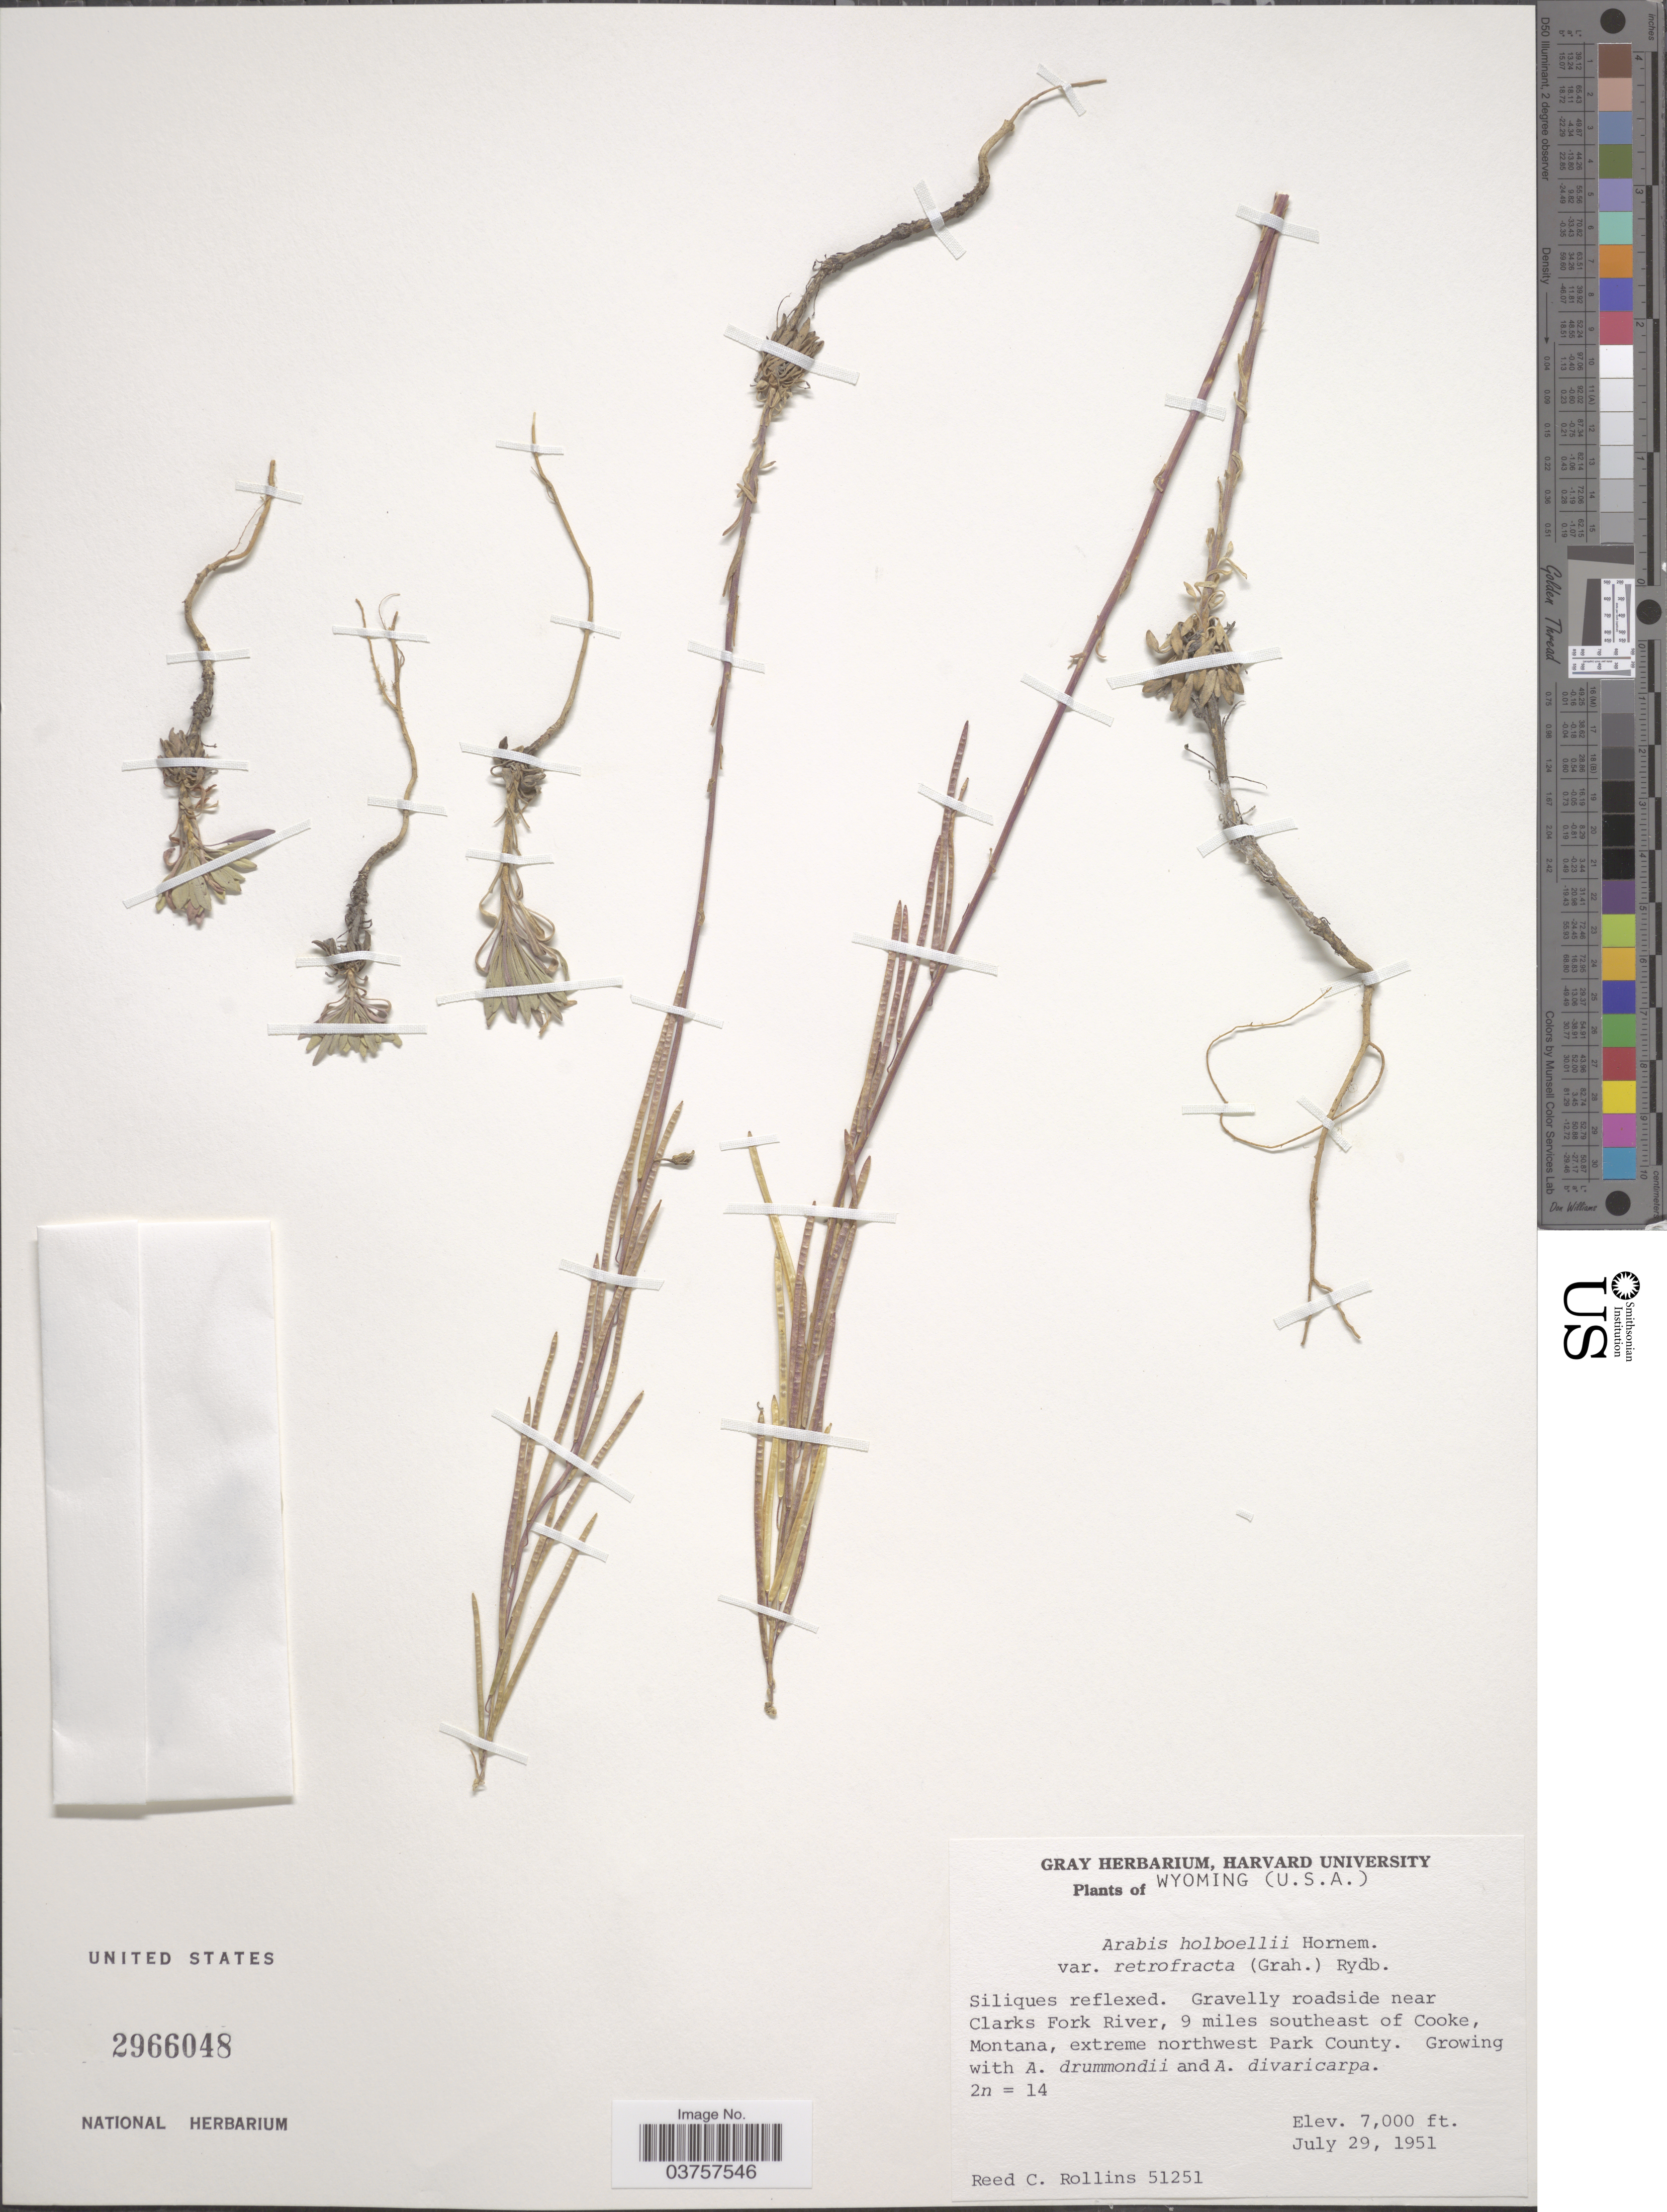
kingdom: Plantae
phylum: Tracheophyta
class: Magnoliopsida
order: Brassicales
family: Brassicaceae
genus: Arabis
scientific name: Arabis holboellii var. retrofracta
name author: Rydb.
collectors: R. C. Rollins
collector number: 51251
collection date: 1951-07-29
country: United States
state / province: Wyoming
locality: Gravelly roadside near Clarks Fork River, 9 miles southeast of Cooke, Montana, extreme northwest Park County.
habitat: gravelly roadside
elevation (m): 2134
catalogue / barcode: US 2966048